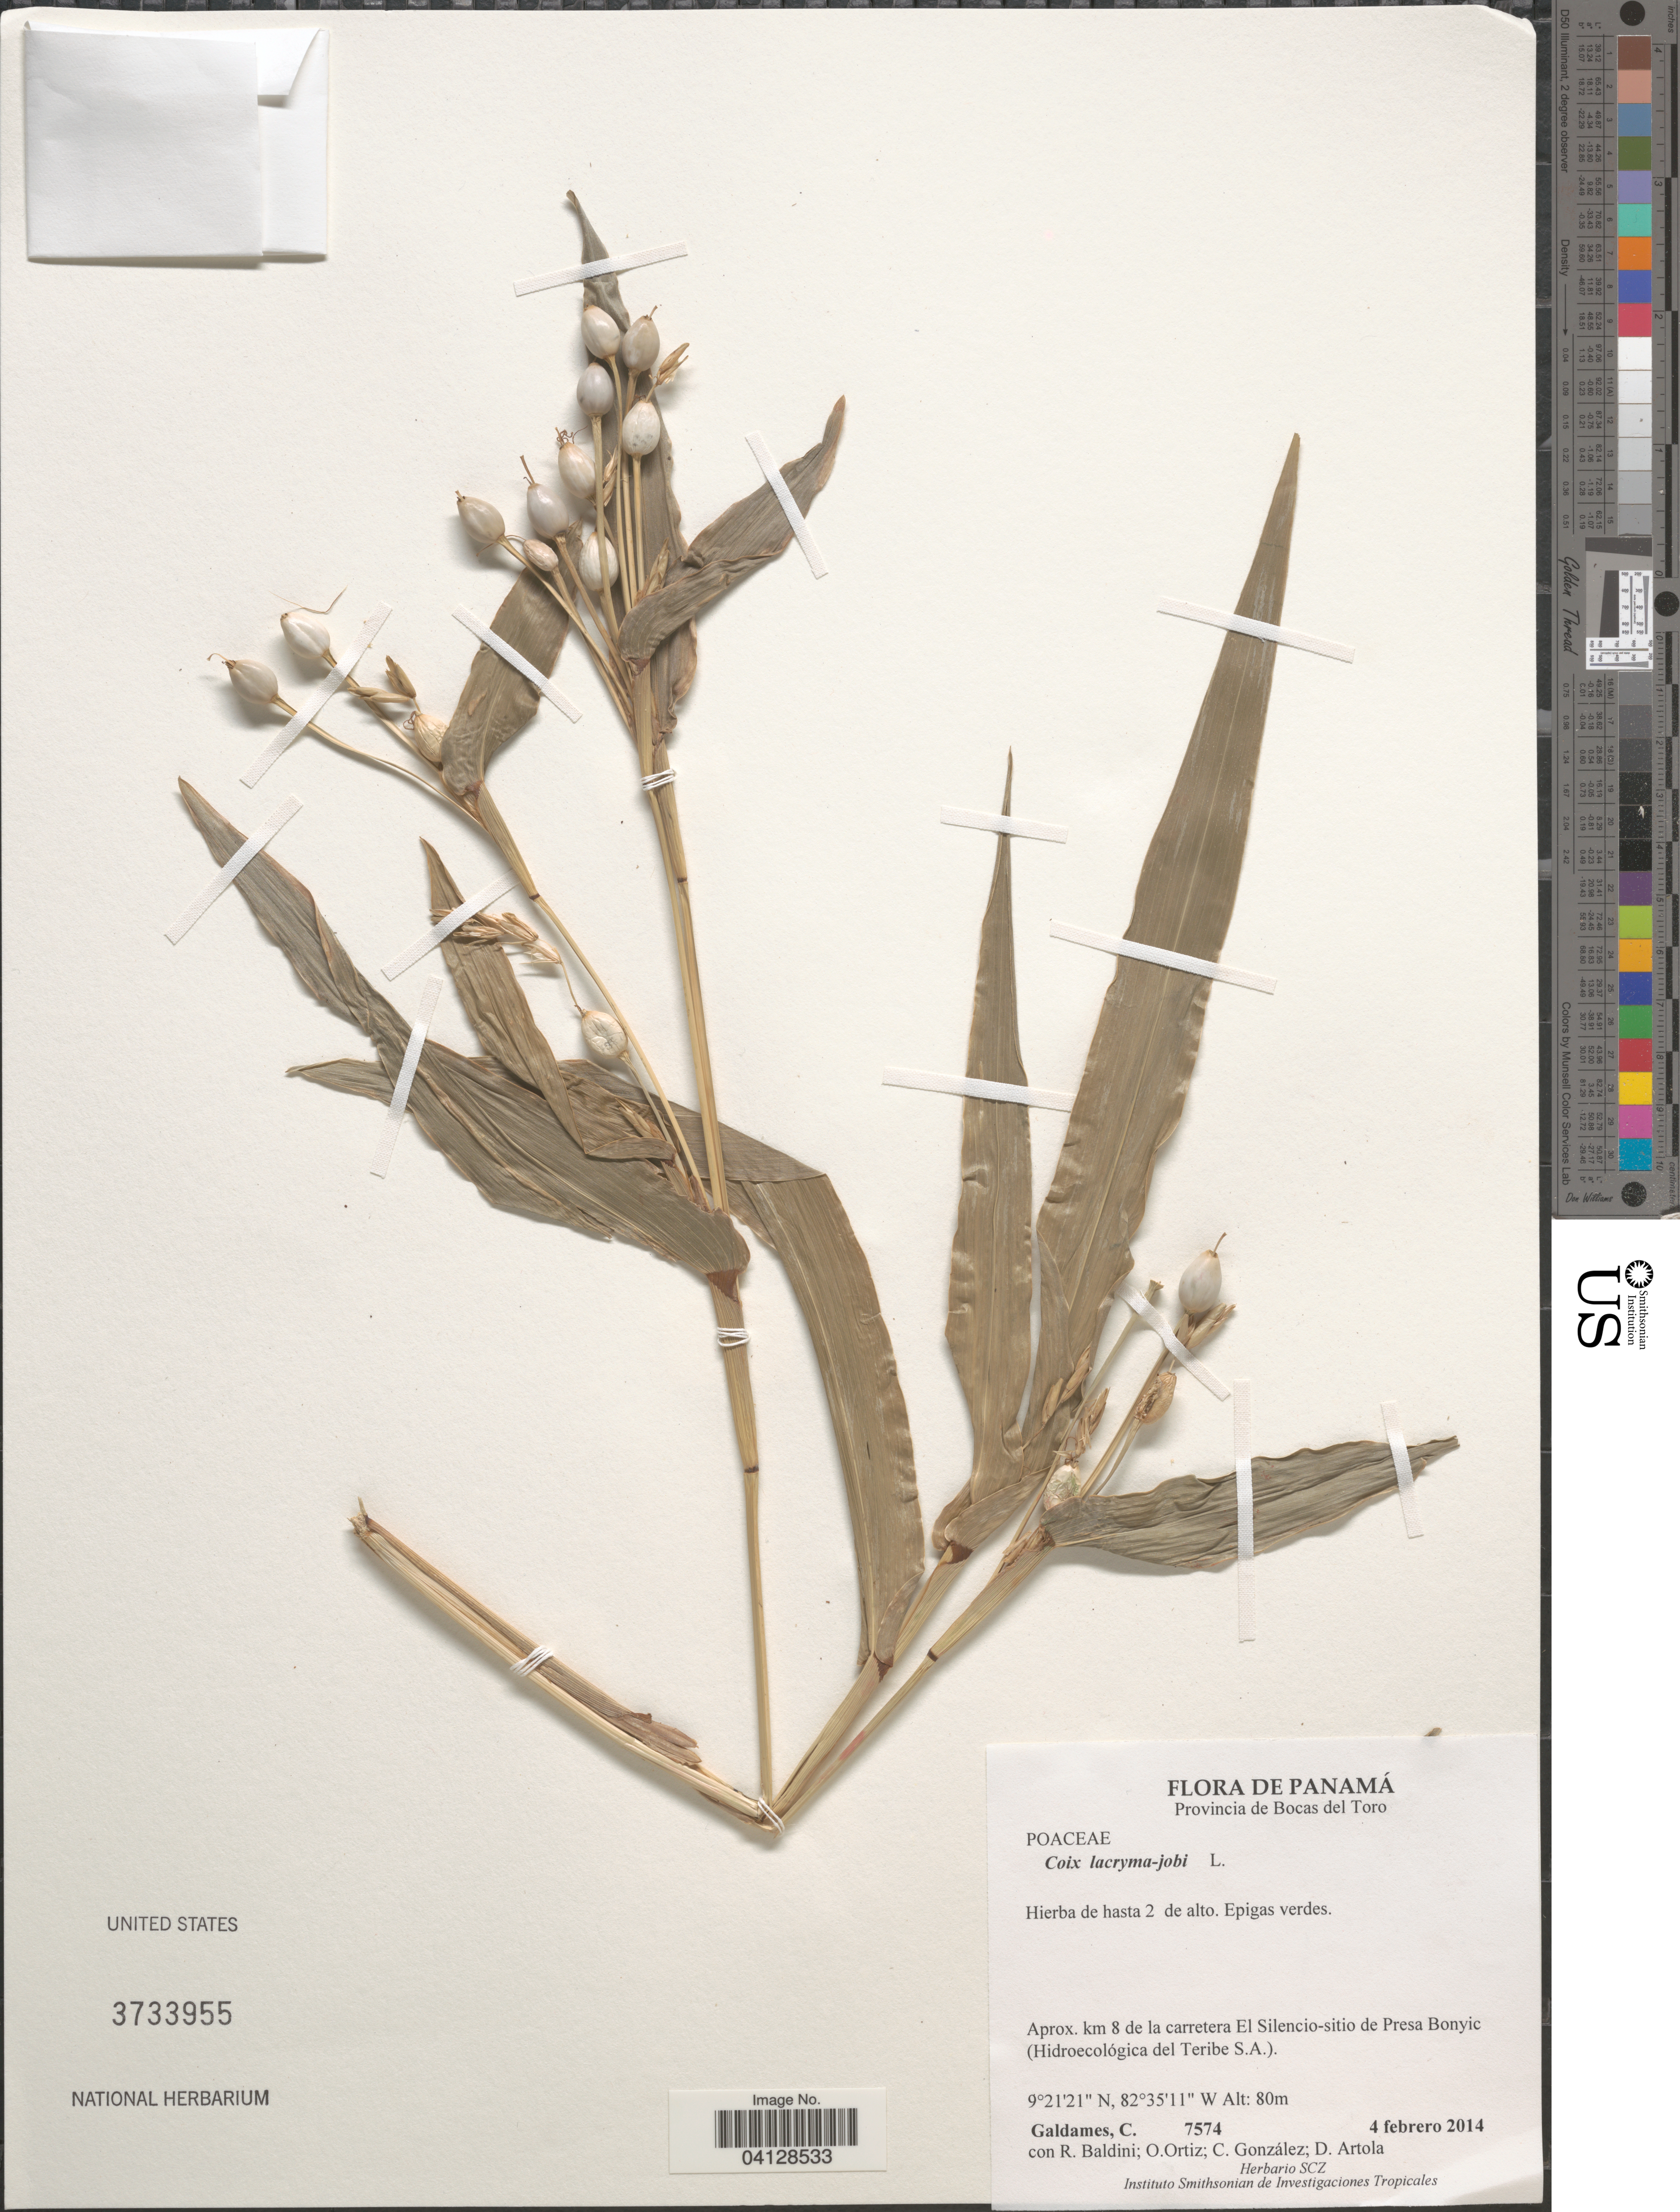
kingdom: Plantae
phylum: Tracheophyta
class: Liliopsida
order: Poales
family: Poaceae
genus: Coix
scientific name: Coix lacryma-jobi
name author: L.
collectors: C. Galdames, R. Baldini, O. O. Ortiz, C. Gonzalez & D. Artola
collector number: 7574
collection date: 2014-02-04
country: Panama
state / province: Bocas del Toro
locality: Aprox. km 8 de la carretera El Silencio-sitio de Presa Bonyic (Hidroecológica del Teribe S.A.).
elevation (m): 80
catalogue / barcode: US 3733955